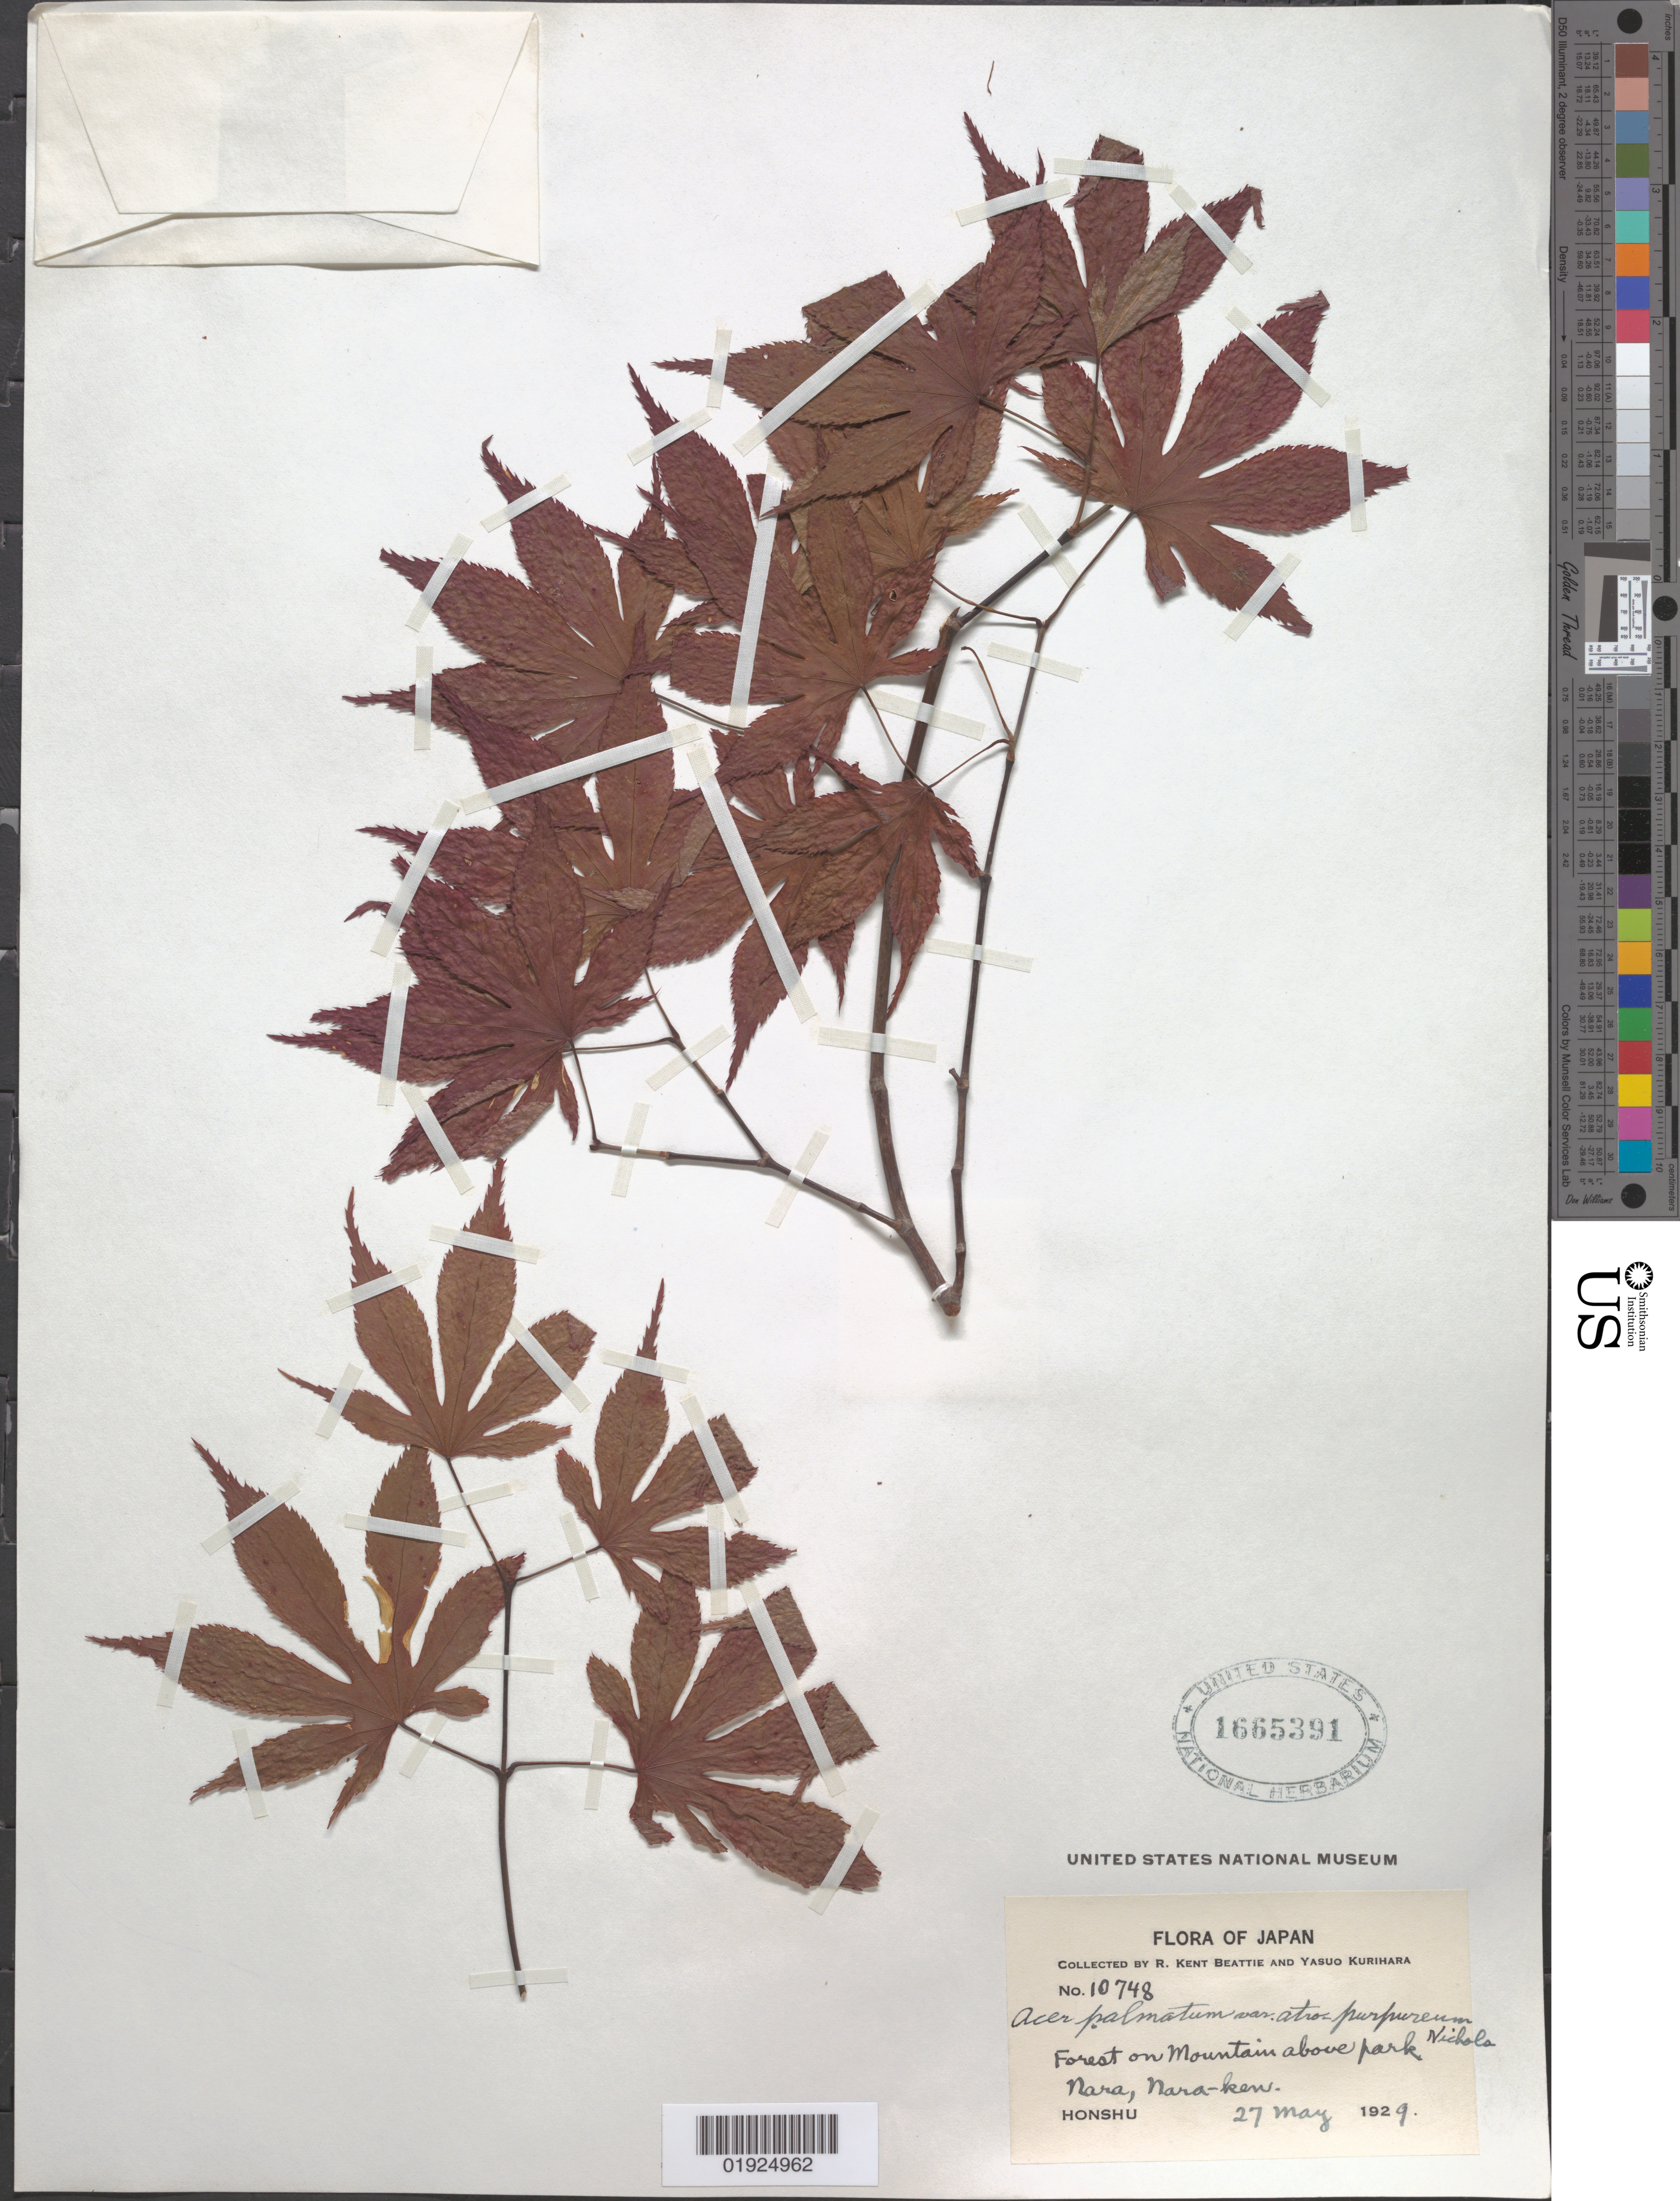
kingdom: Plantae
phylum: Tracheophyta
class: Magnoliopsida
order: Sapindales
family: Sapindaceae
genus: Acer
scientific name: Acer palmatum f. atropurpureum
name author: (Van Houtte) G. Nicholson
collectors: R. K. Beattie & Y. Kurihara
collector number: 10748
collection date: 1929-05-27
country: Japan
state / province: Nara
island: Honshu I.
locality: Nara, Nara-ken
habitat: Forest on mountain above park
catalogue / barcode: US 1665391